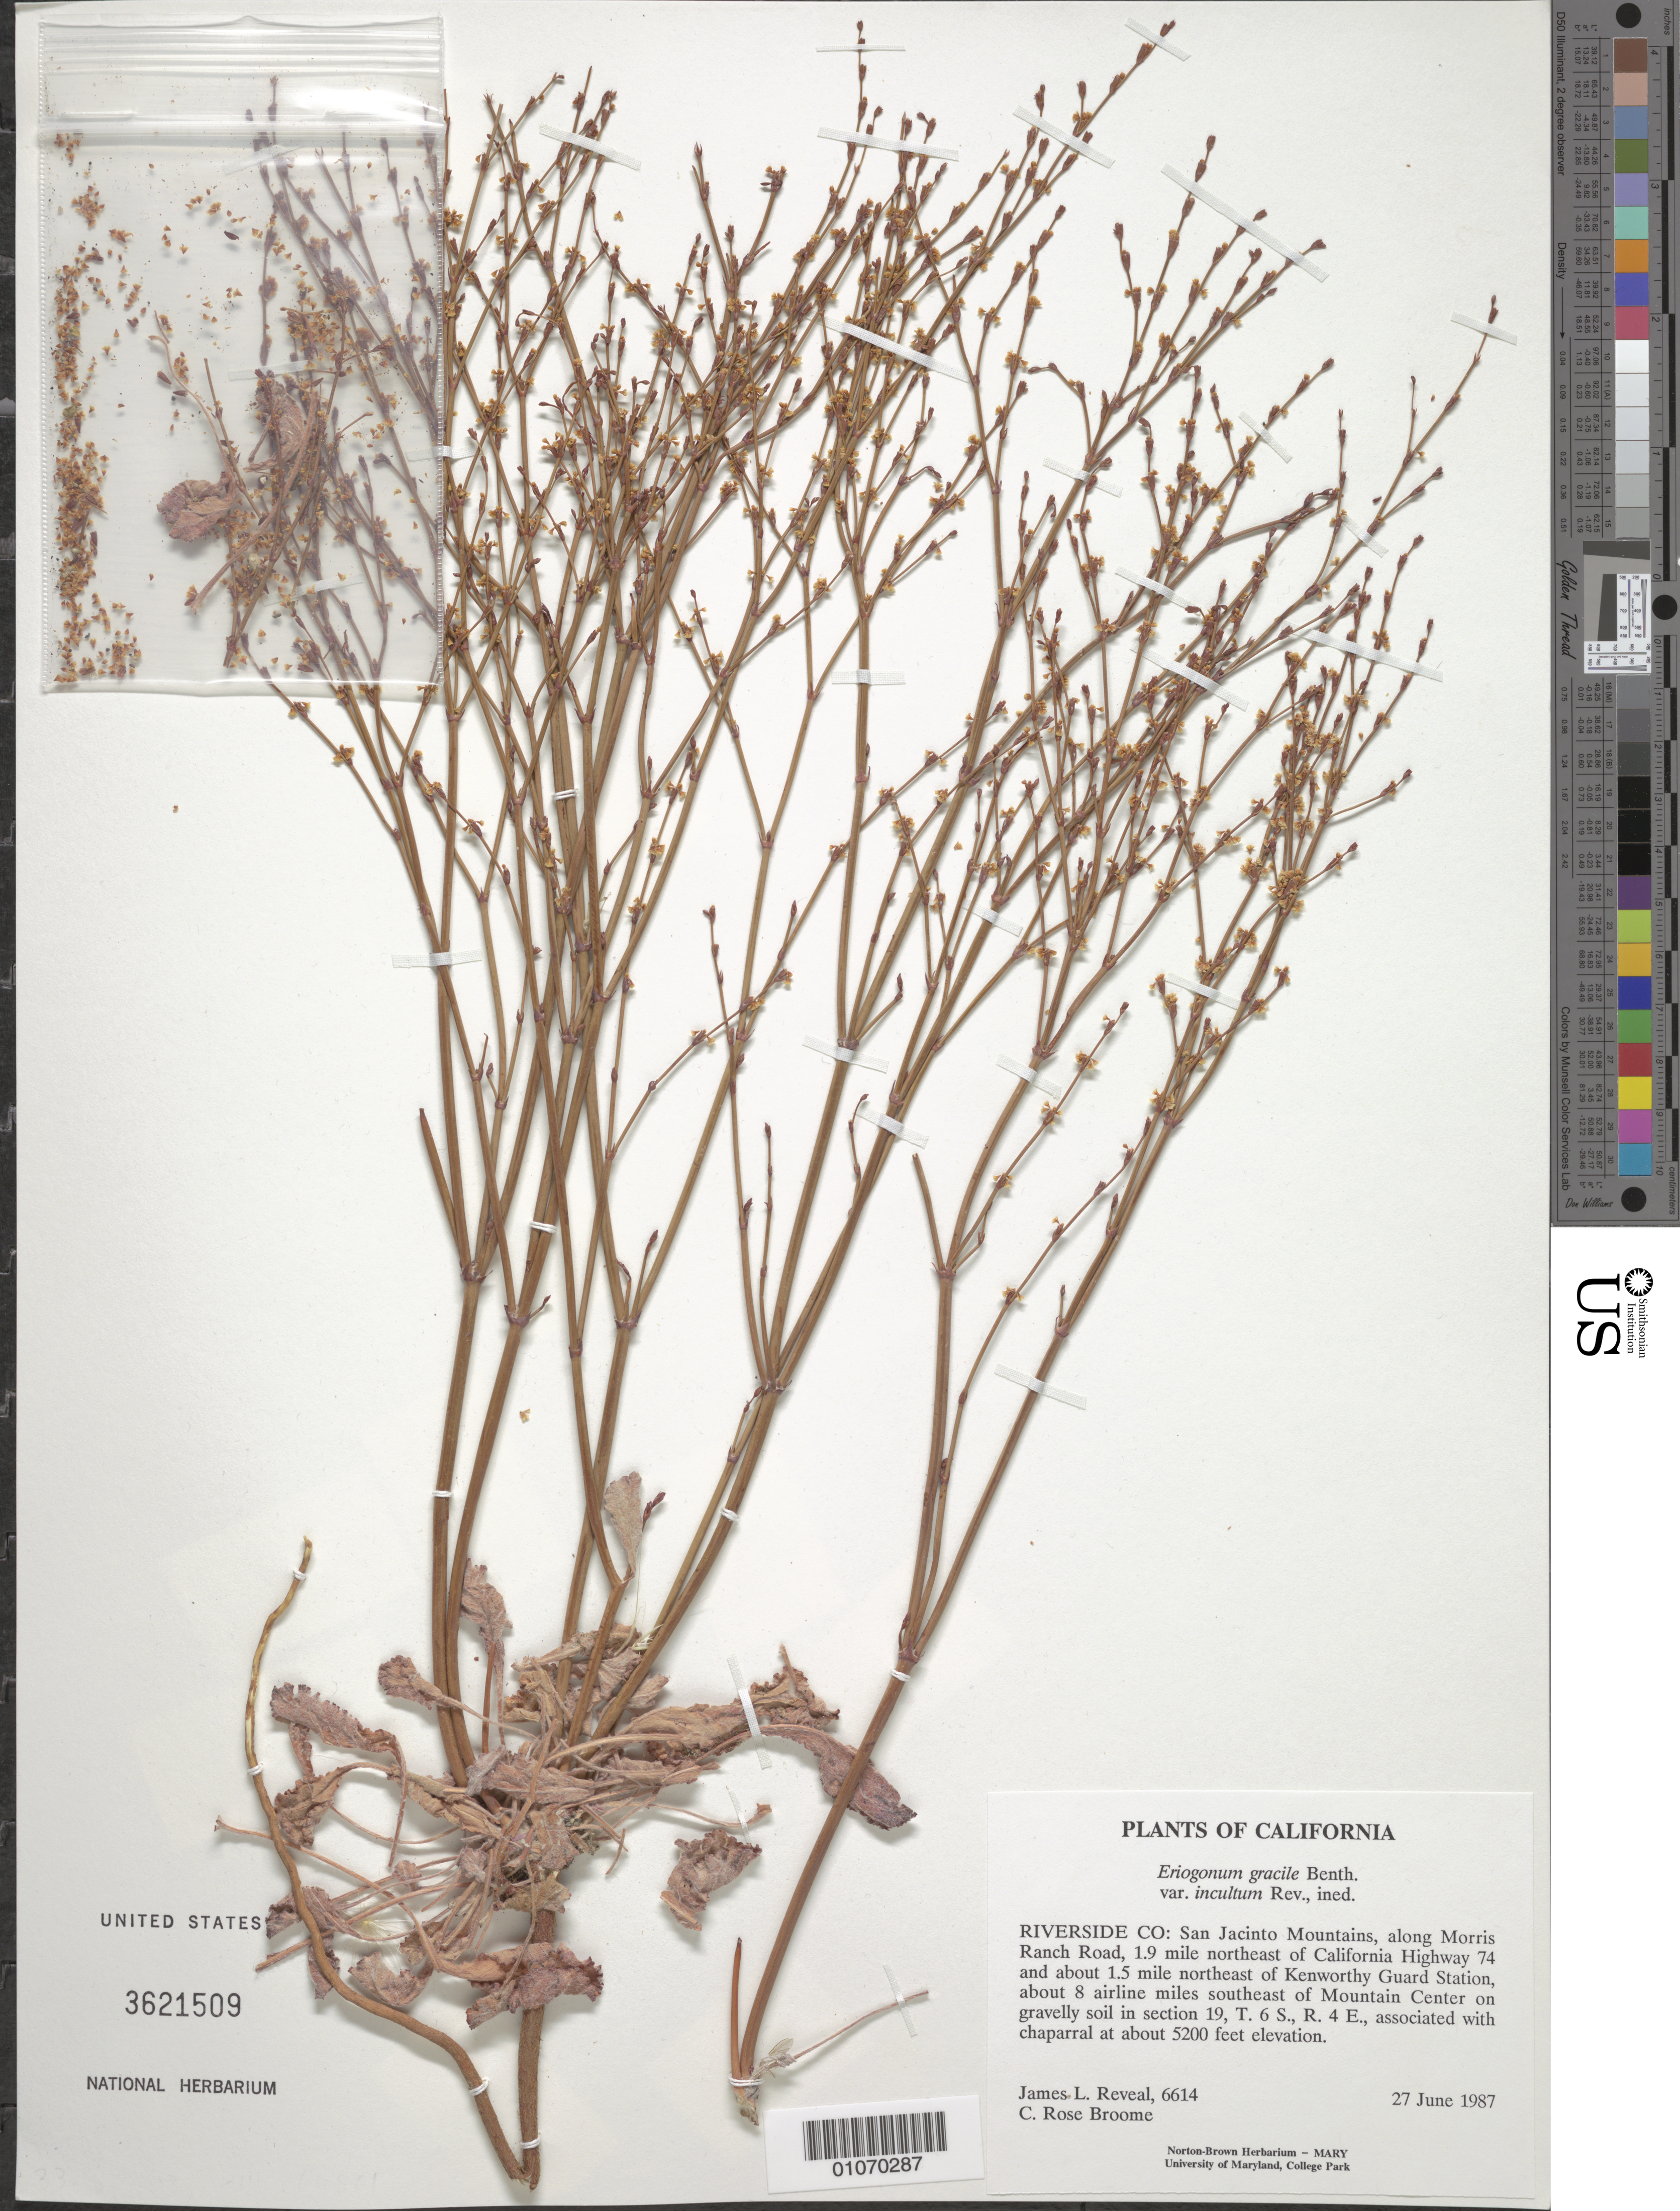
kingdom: Plantae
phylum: Tracheophyta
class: Magnoliopsida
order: Caryophyllales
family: Polygonaceae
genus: Eriogonum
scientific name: Eriogonum gracile var. incultum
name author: Reveal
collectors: J. L. Reveal & C. R. Broome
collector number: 6614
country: United States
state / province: California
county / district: Riverside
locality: San Jacinto Mts., along Morris Ranch Road, NE of California Hwy 74 and NE of Kenworthy Guard Station SE of Mountain Center.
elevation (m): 1585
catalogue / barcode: US 3621509